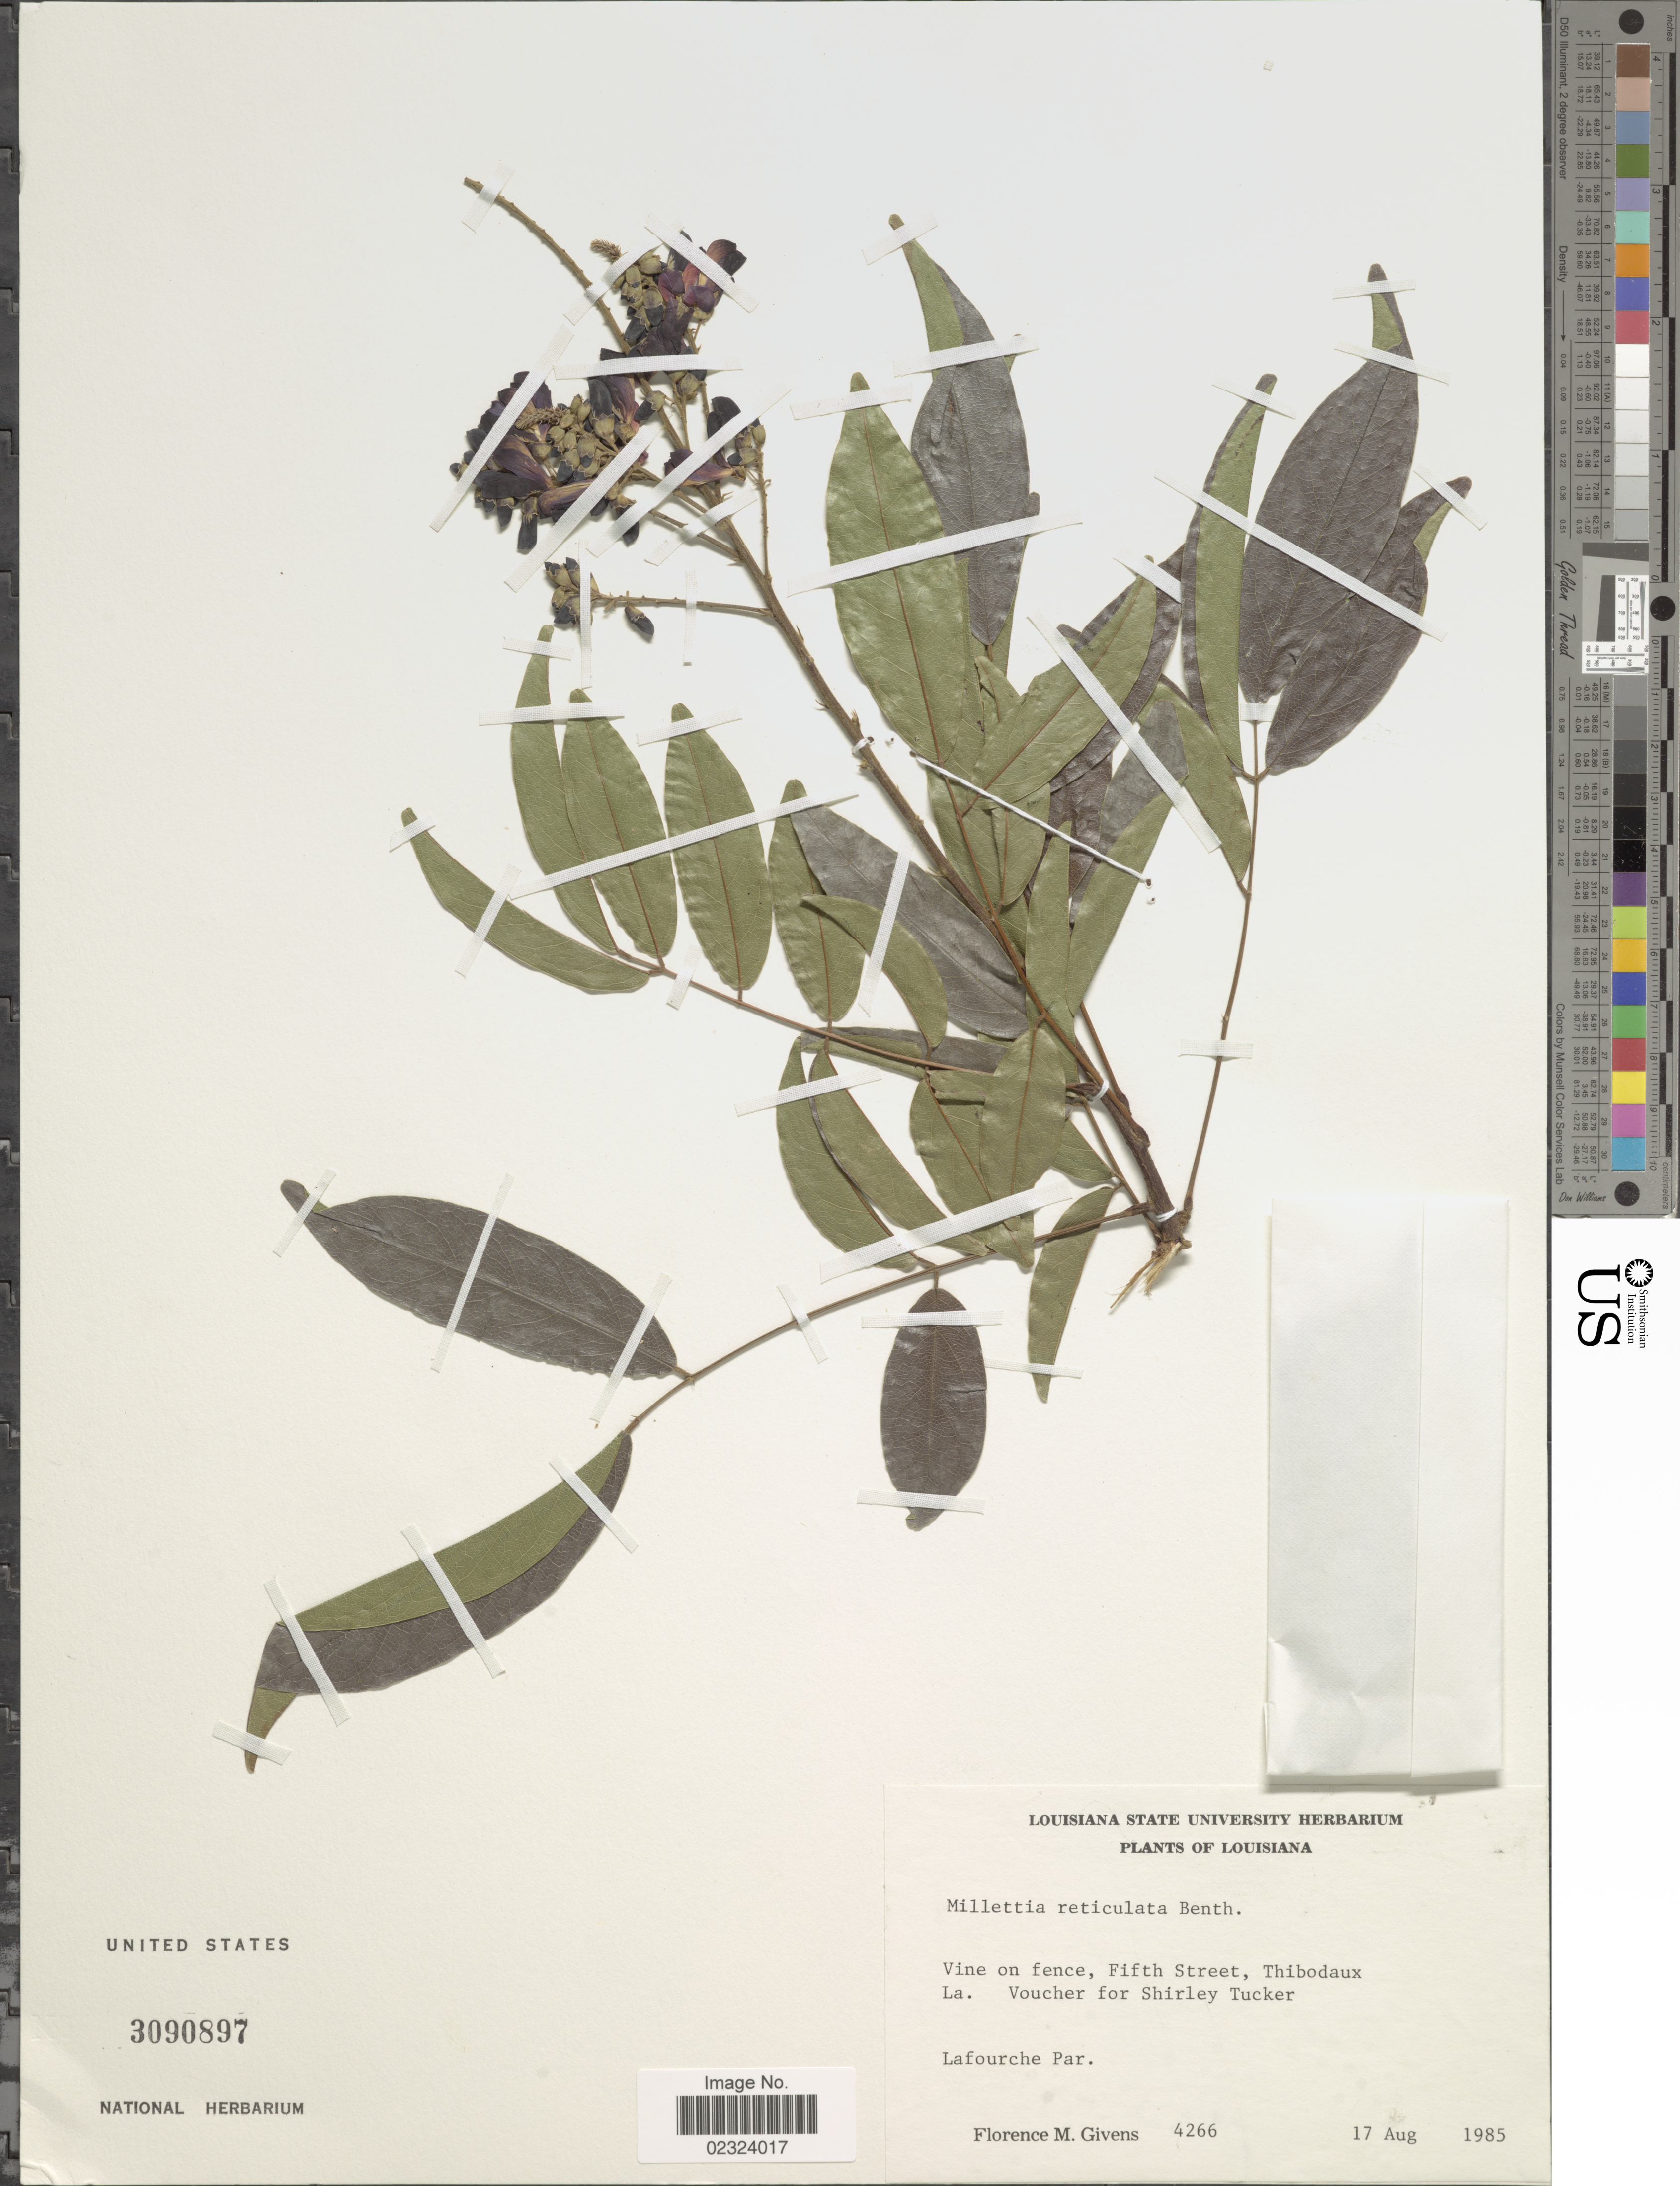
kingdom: Plantae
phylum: Tracheophyta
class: Magnoliopsida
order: Fabales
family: Fabaceae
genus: Wisteriopsis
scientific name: Wisteriopsis reticulata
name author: (Benth.) J. Compton & Schrire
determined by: Strong, Mark T., (BOT), Smithsonian Institution - National Museum of Natural History (UNITED STATES)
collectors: F. Givens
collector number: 4266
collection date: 1985-08-17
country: United States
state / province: Louisiana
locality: Vine on fence, Fifth Street, Thibodaux La.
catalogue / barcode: US 3090897